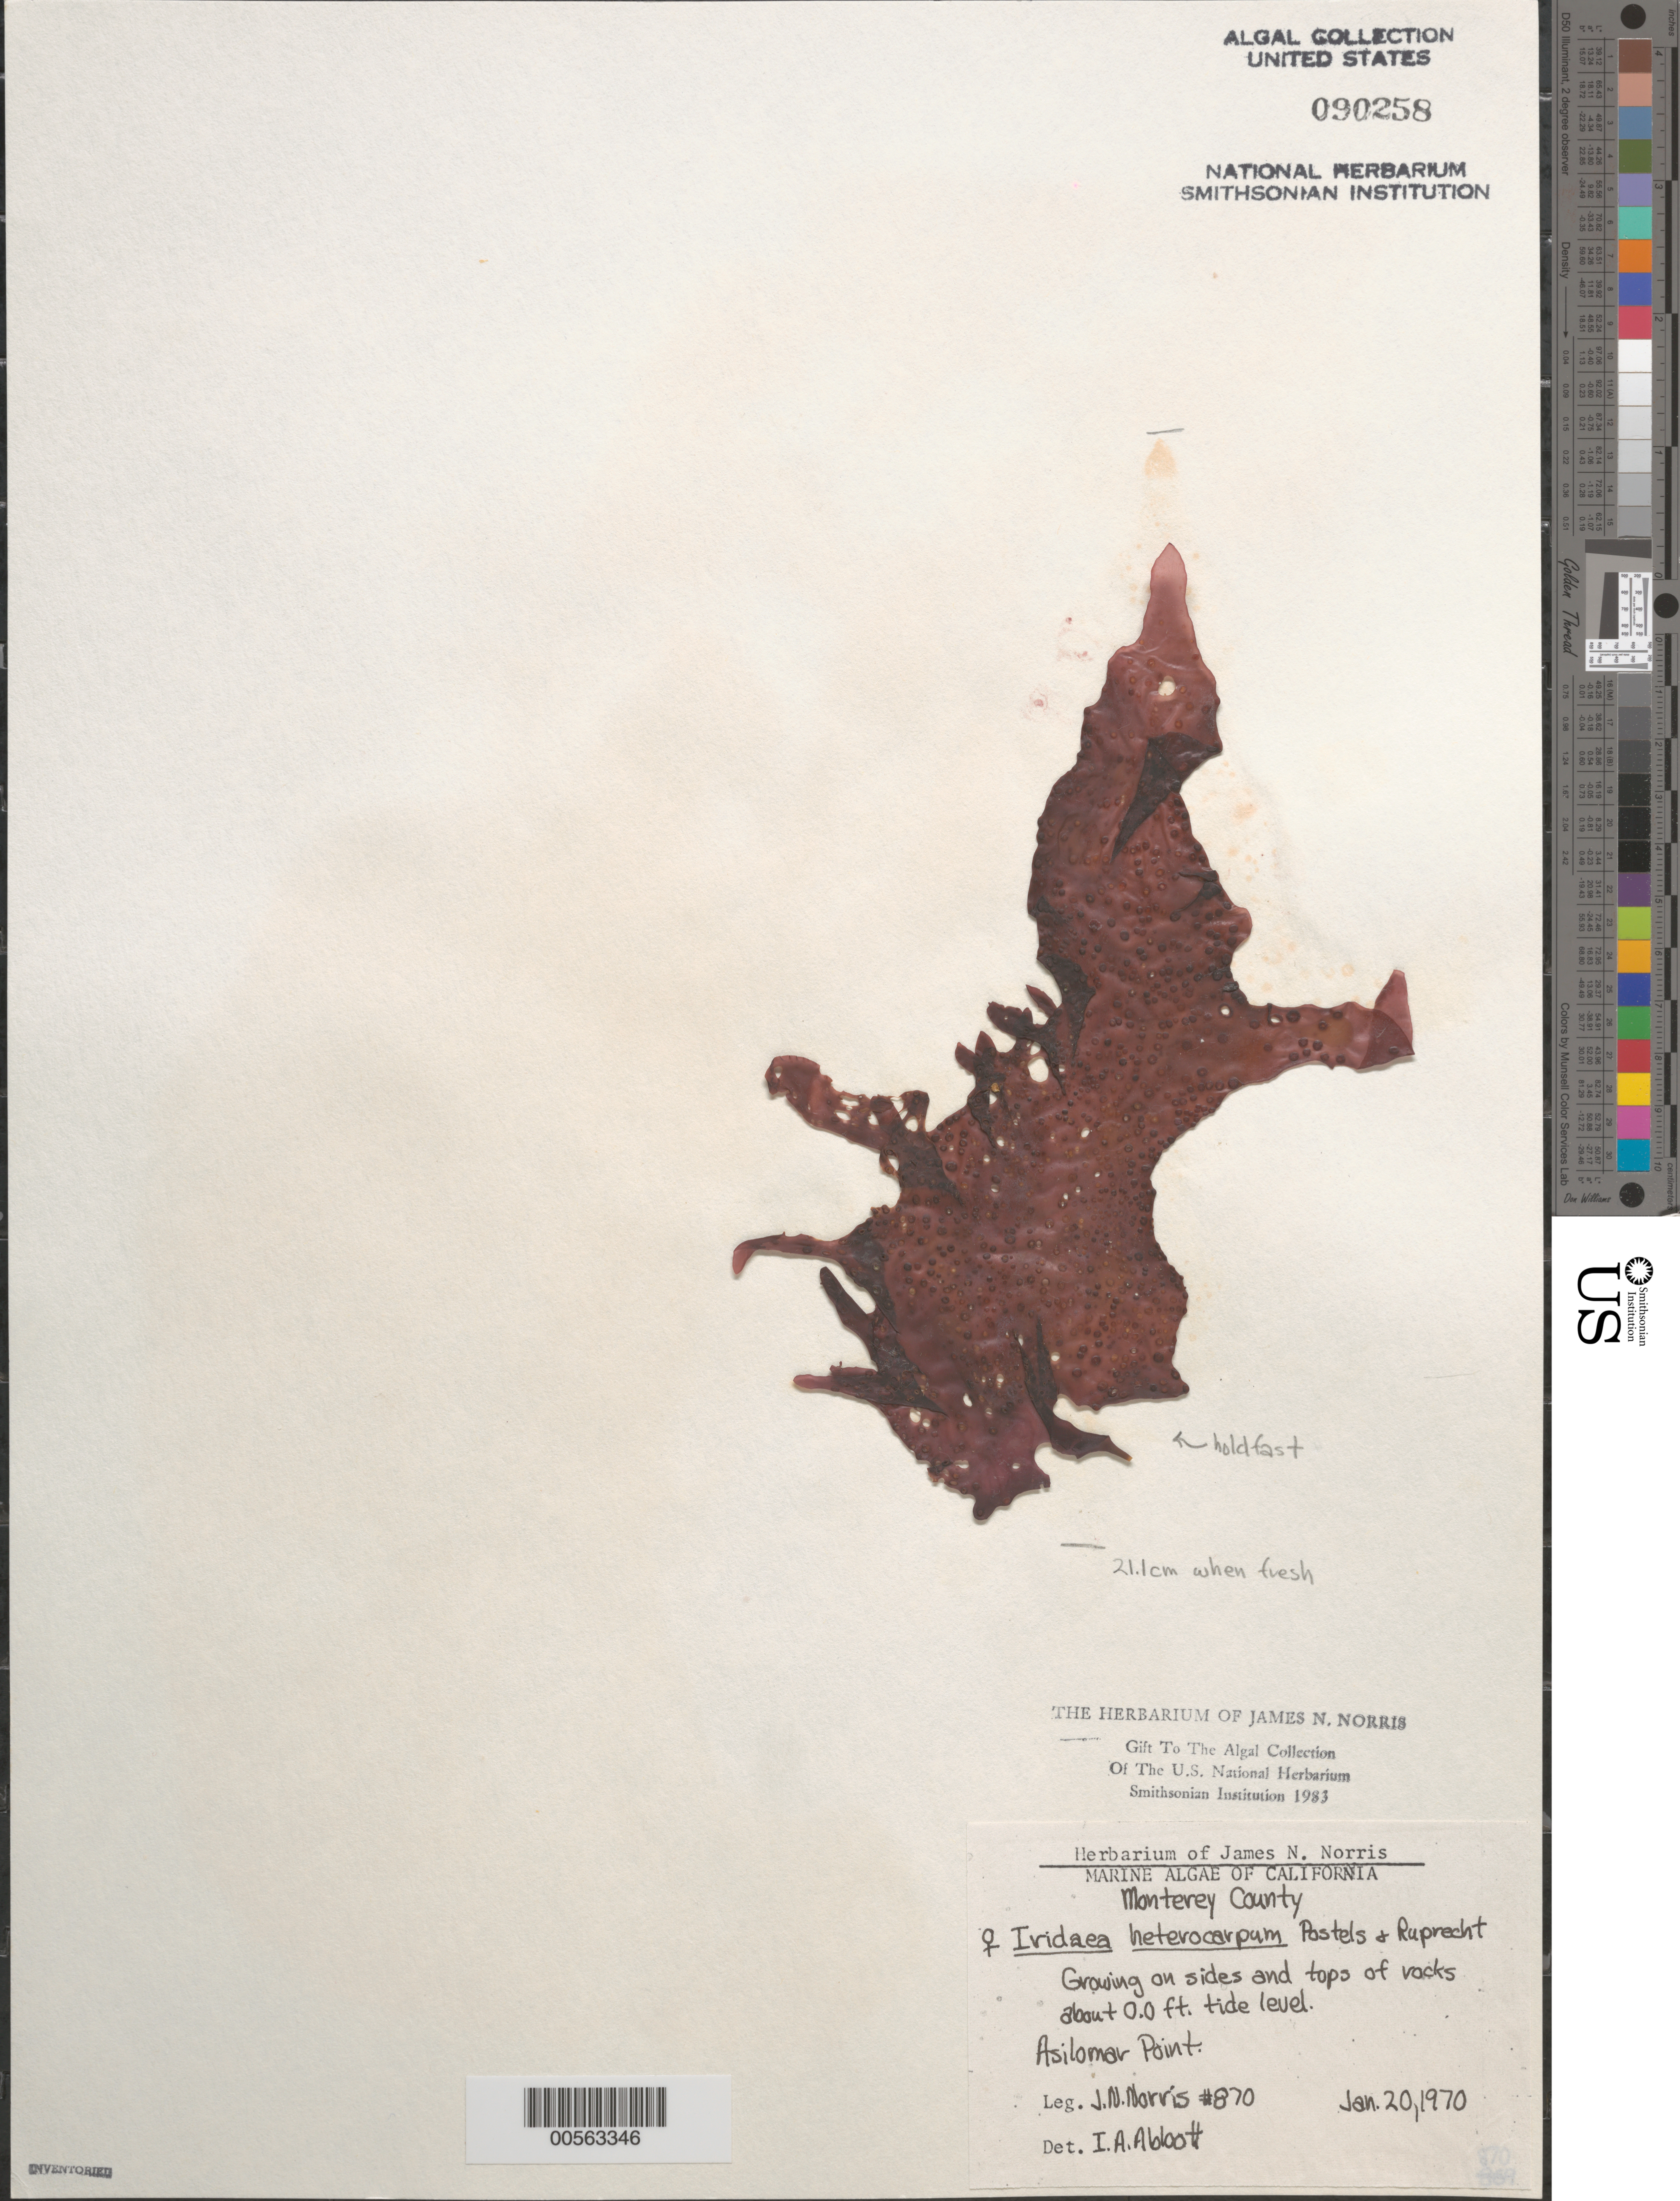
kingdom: Plantae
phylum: Rhodophyta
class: Florideophyceae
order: Gigartinales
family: Gigartinaceae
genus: Chondrus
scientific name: Chondrus crispus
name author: Stackh.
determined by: Algae name updating Project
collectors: J. N. Norris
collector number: JN-870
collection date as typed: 20 Jan 1970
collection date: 1970-01-20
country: United States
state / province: California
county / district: Monterey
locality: Asilomar Point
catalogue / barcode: US 90258